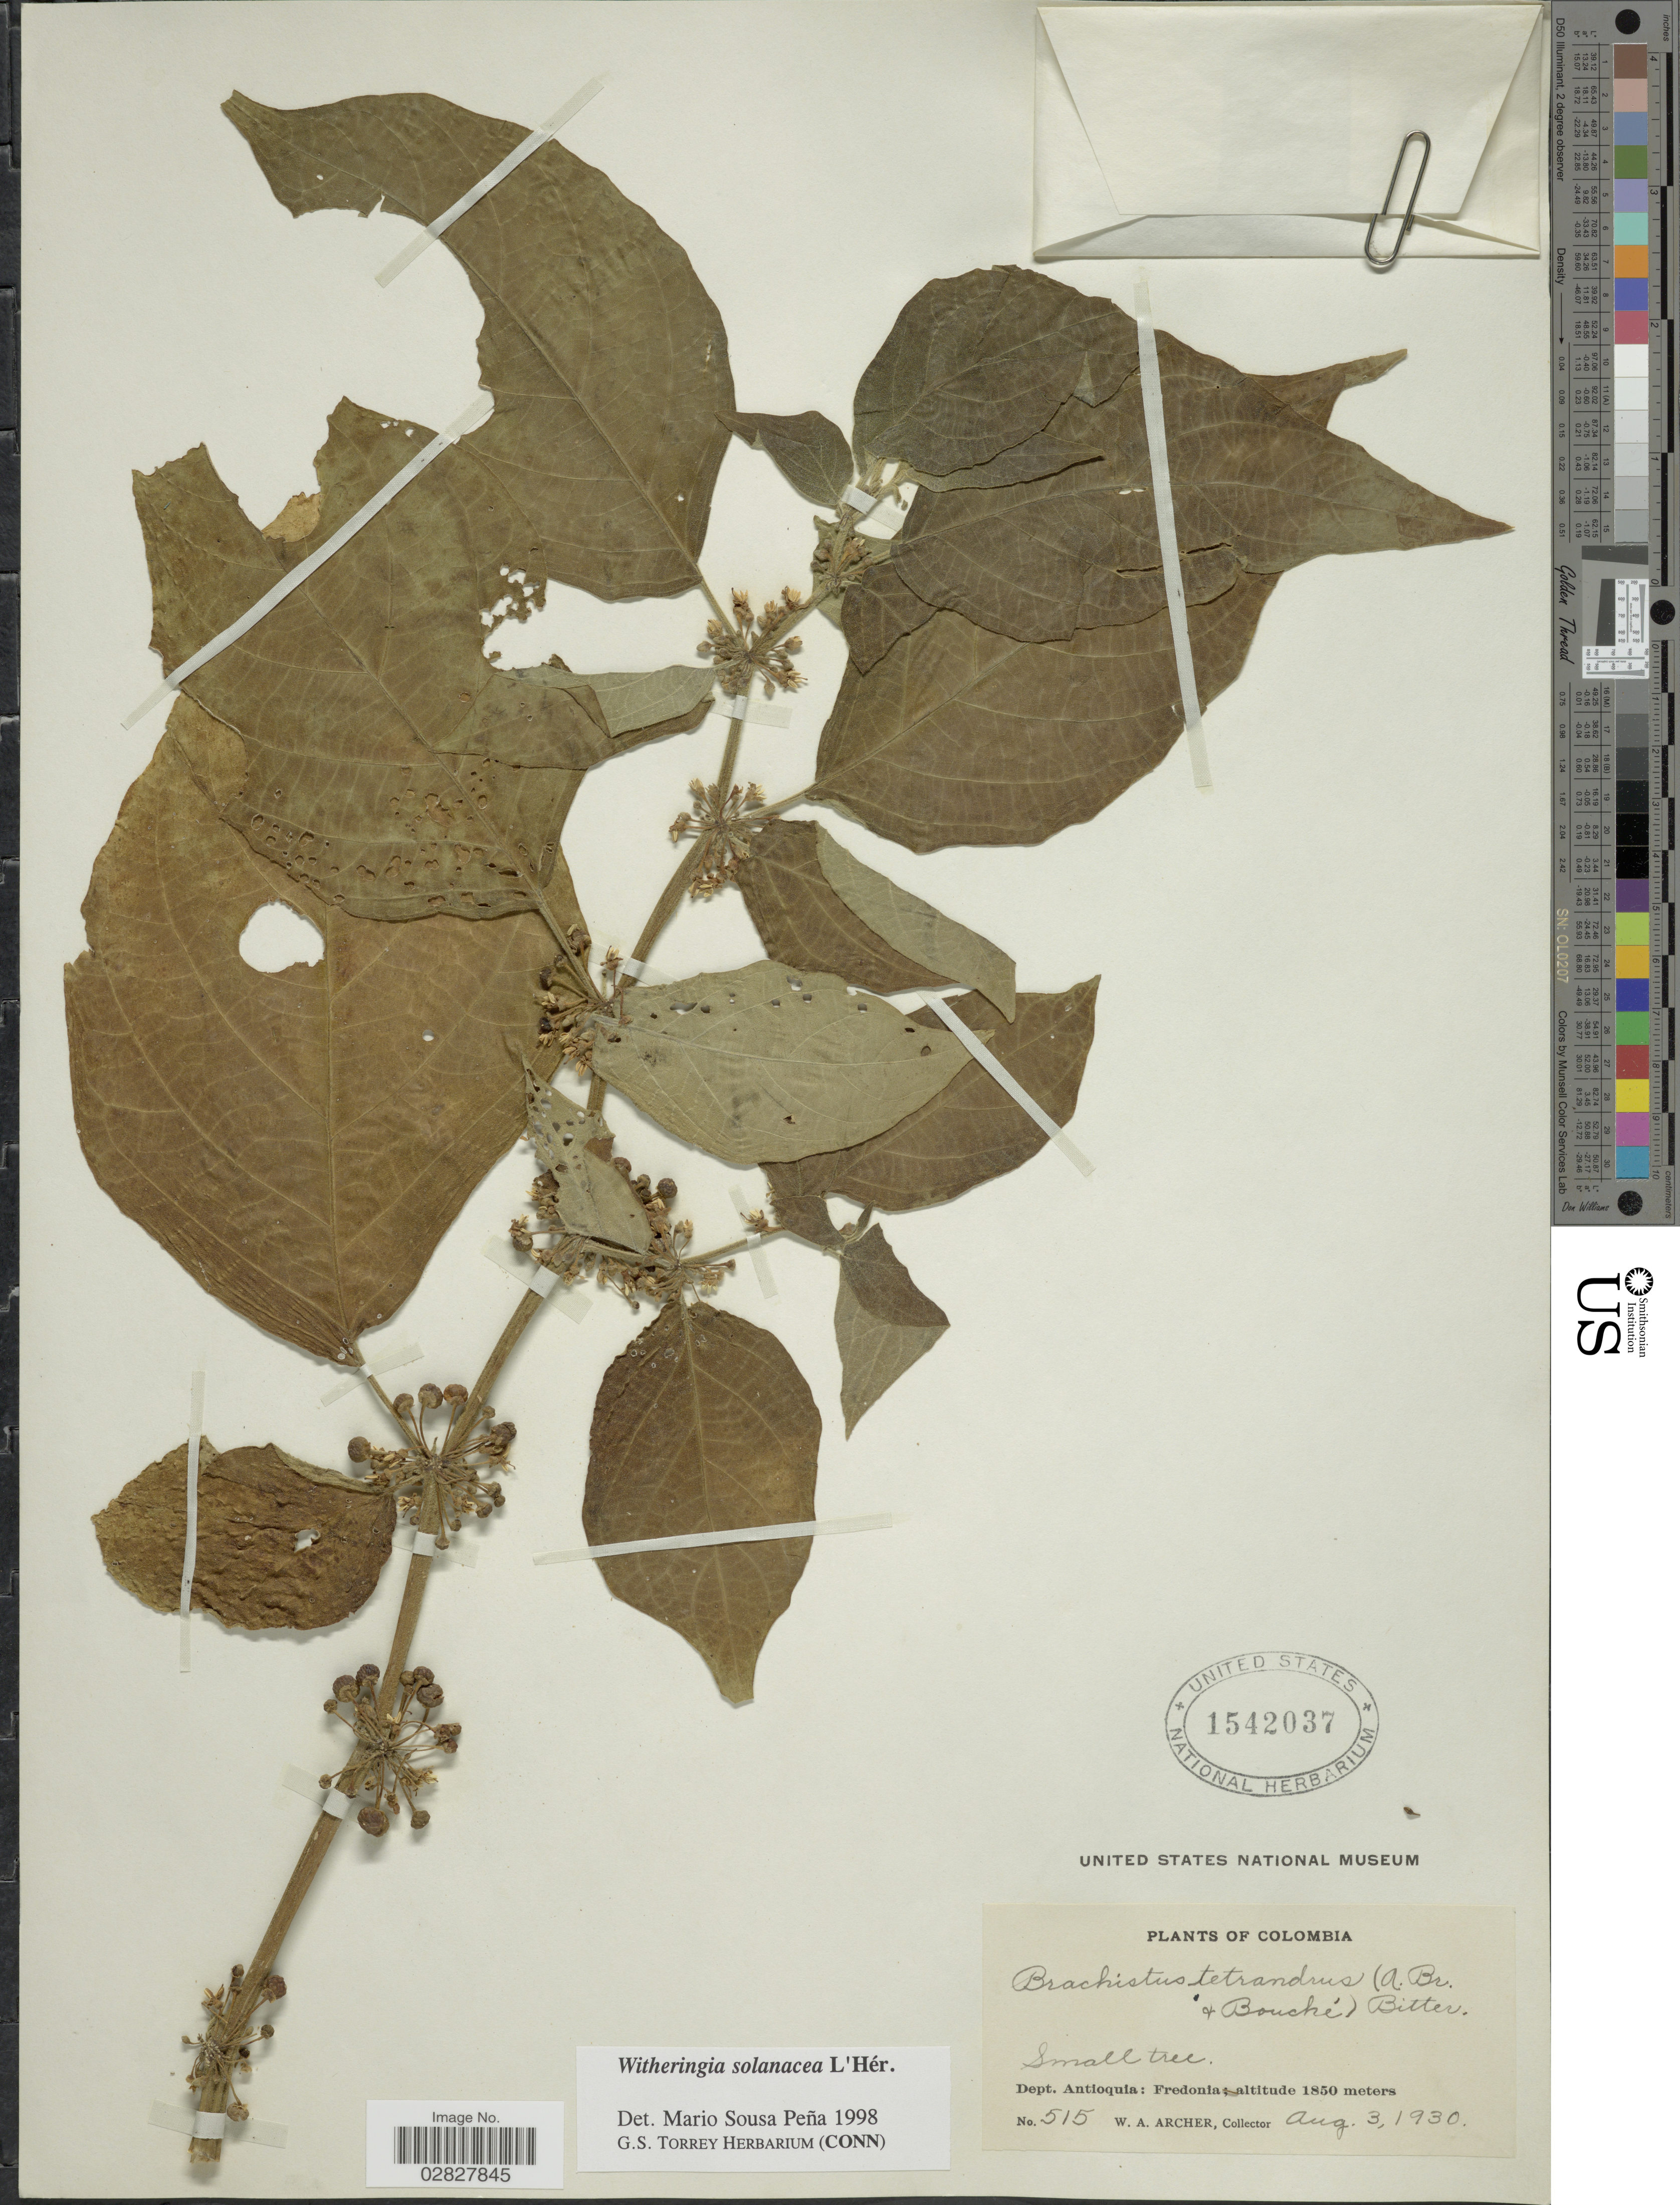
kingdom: Plantae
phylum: Tracheophyta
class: Magnoliopsida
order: Solanales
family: Solanaceae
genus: Witheringia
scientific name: Witheringia solanacea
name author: L'Hér.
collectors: W. A. Archer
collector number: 515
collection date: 1930-08-03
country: Colombia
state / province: Antioquia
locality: Dept. Antioquia: Fredonia.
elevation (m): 1850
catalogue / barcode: US 1542037